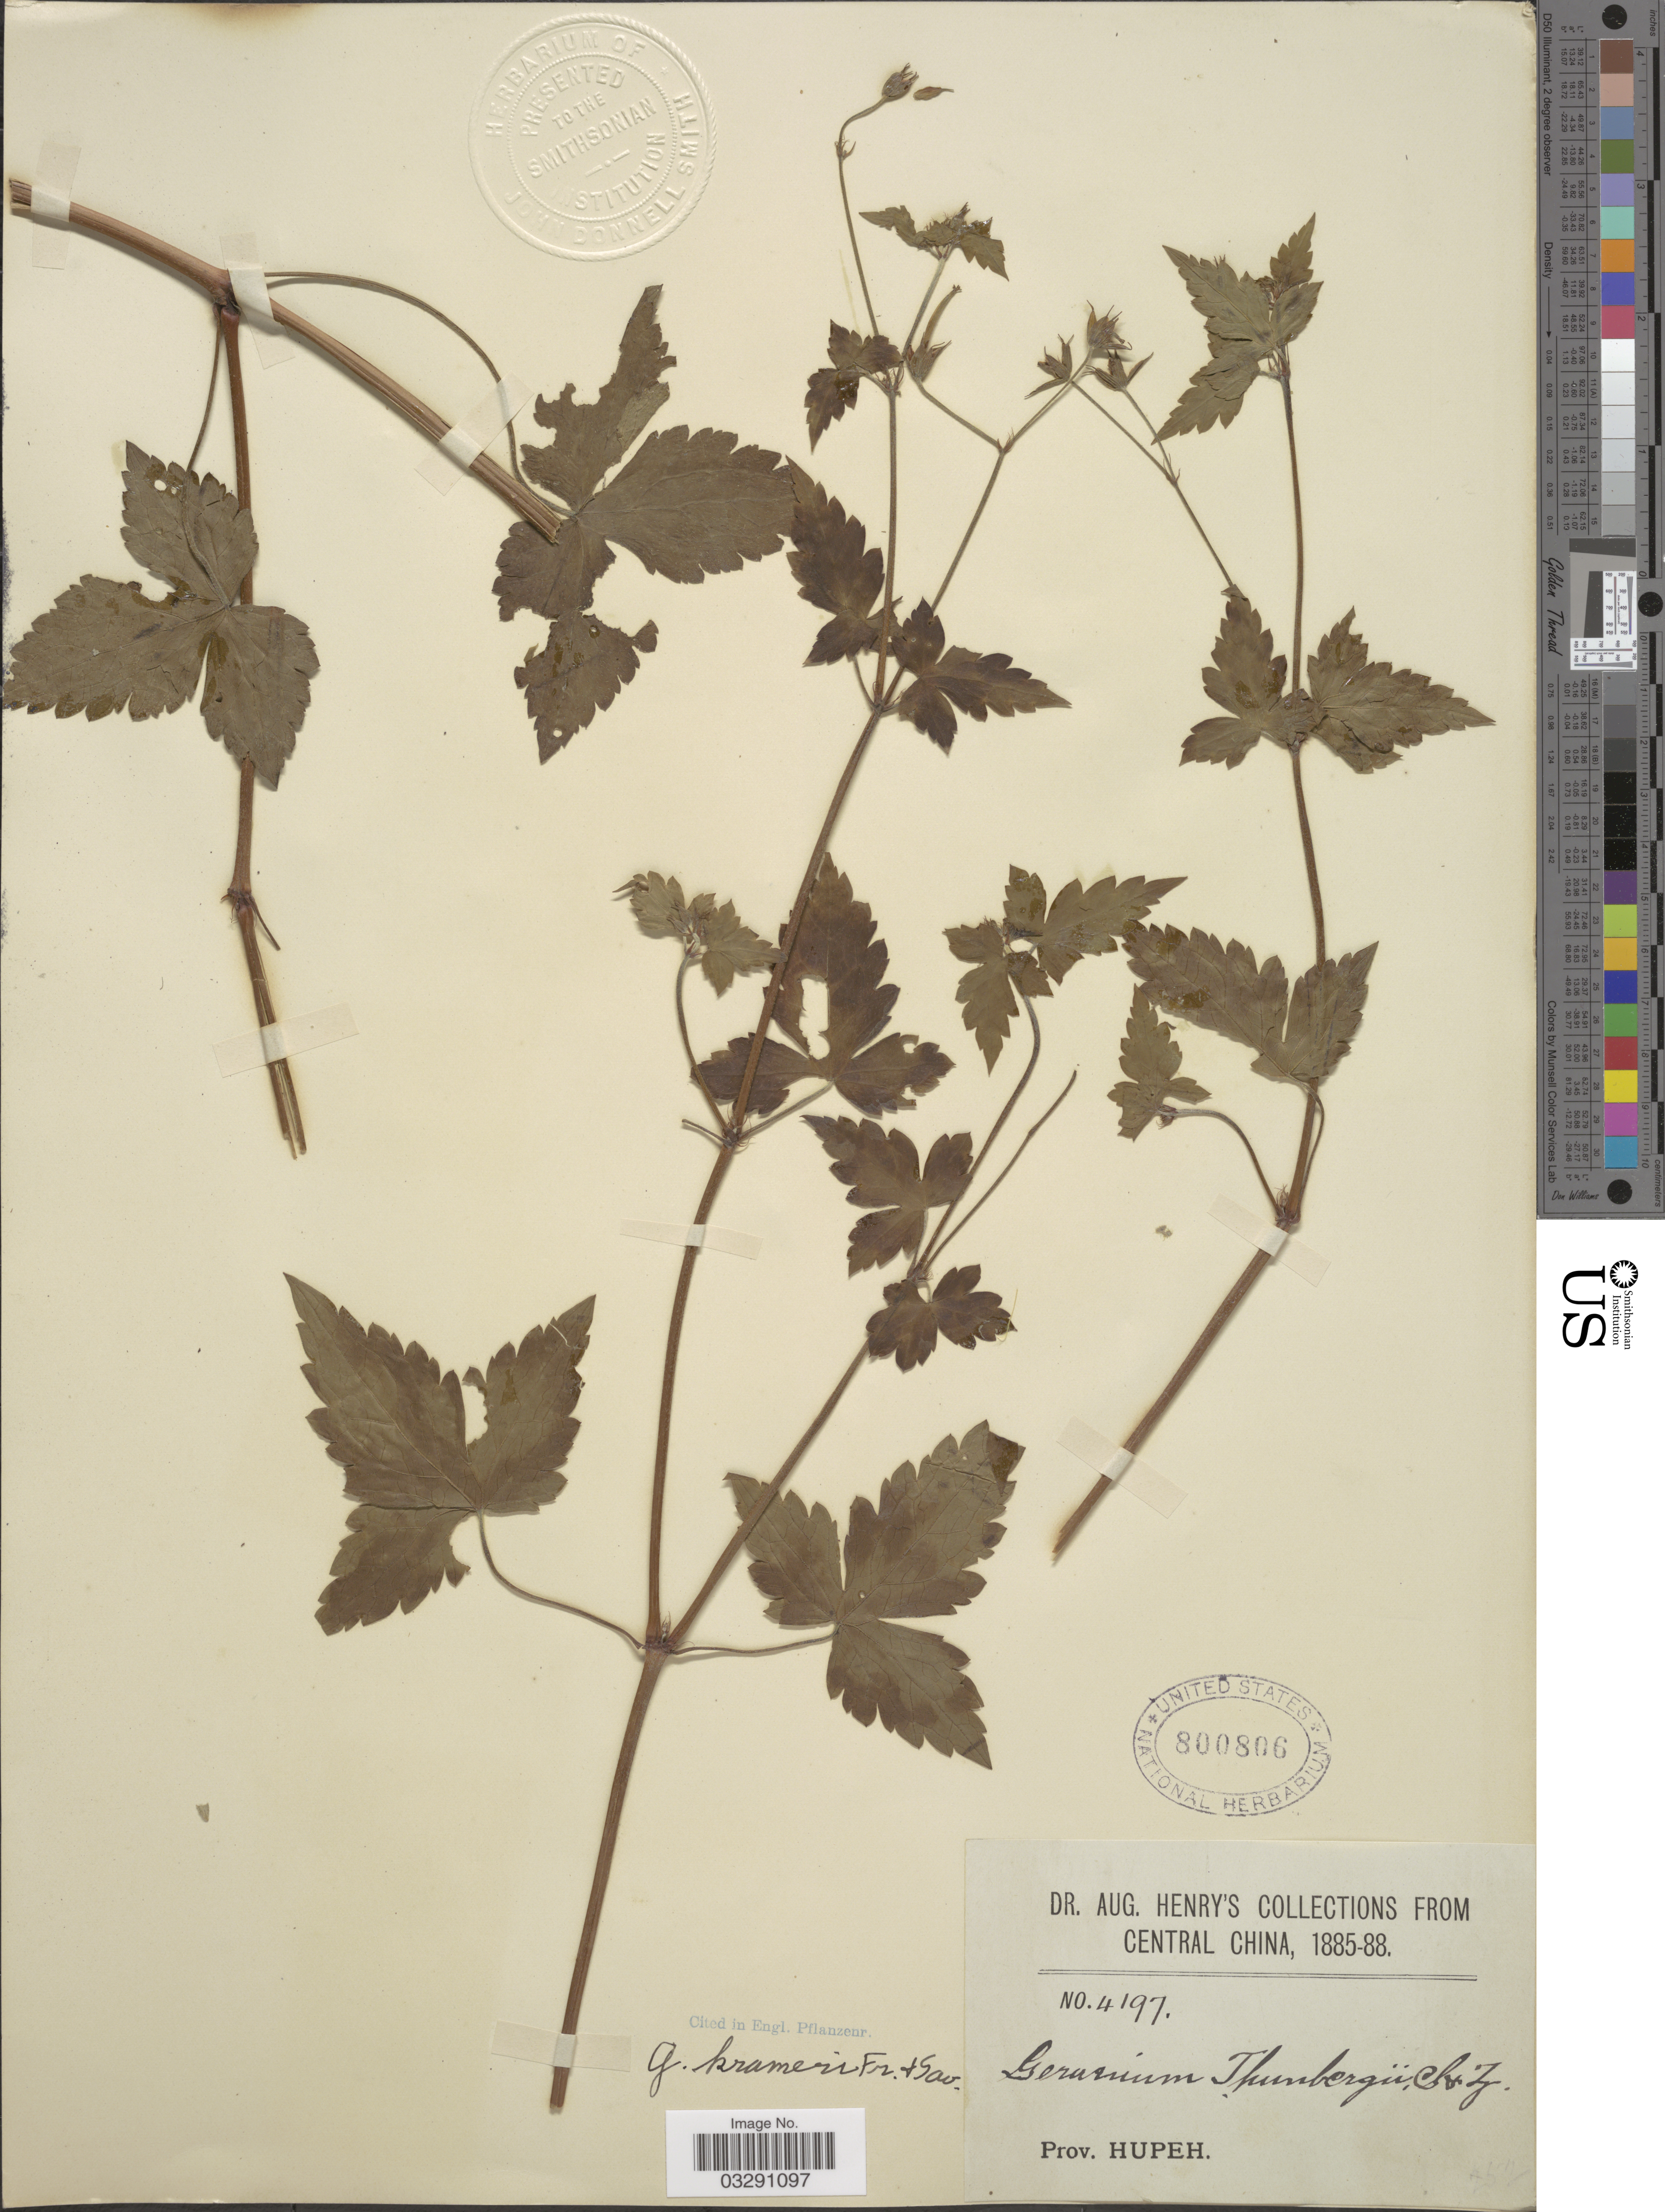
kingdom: Plantae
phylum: Tracheophyta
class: Magnoliopsida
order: Geraniales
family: Geraniaceae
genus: Geranium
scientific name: Geranium krameri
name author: Franch. & Sav.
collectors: A. Henry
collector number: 4197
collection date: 1885/1888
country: China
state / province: Hubei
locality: Central China. Prov. Hupeh.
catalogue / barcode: US 800806